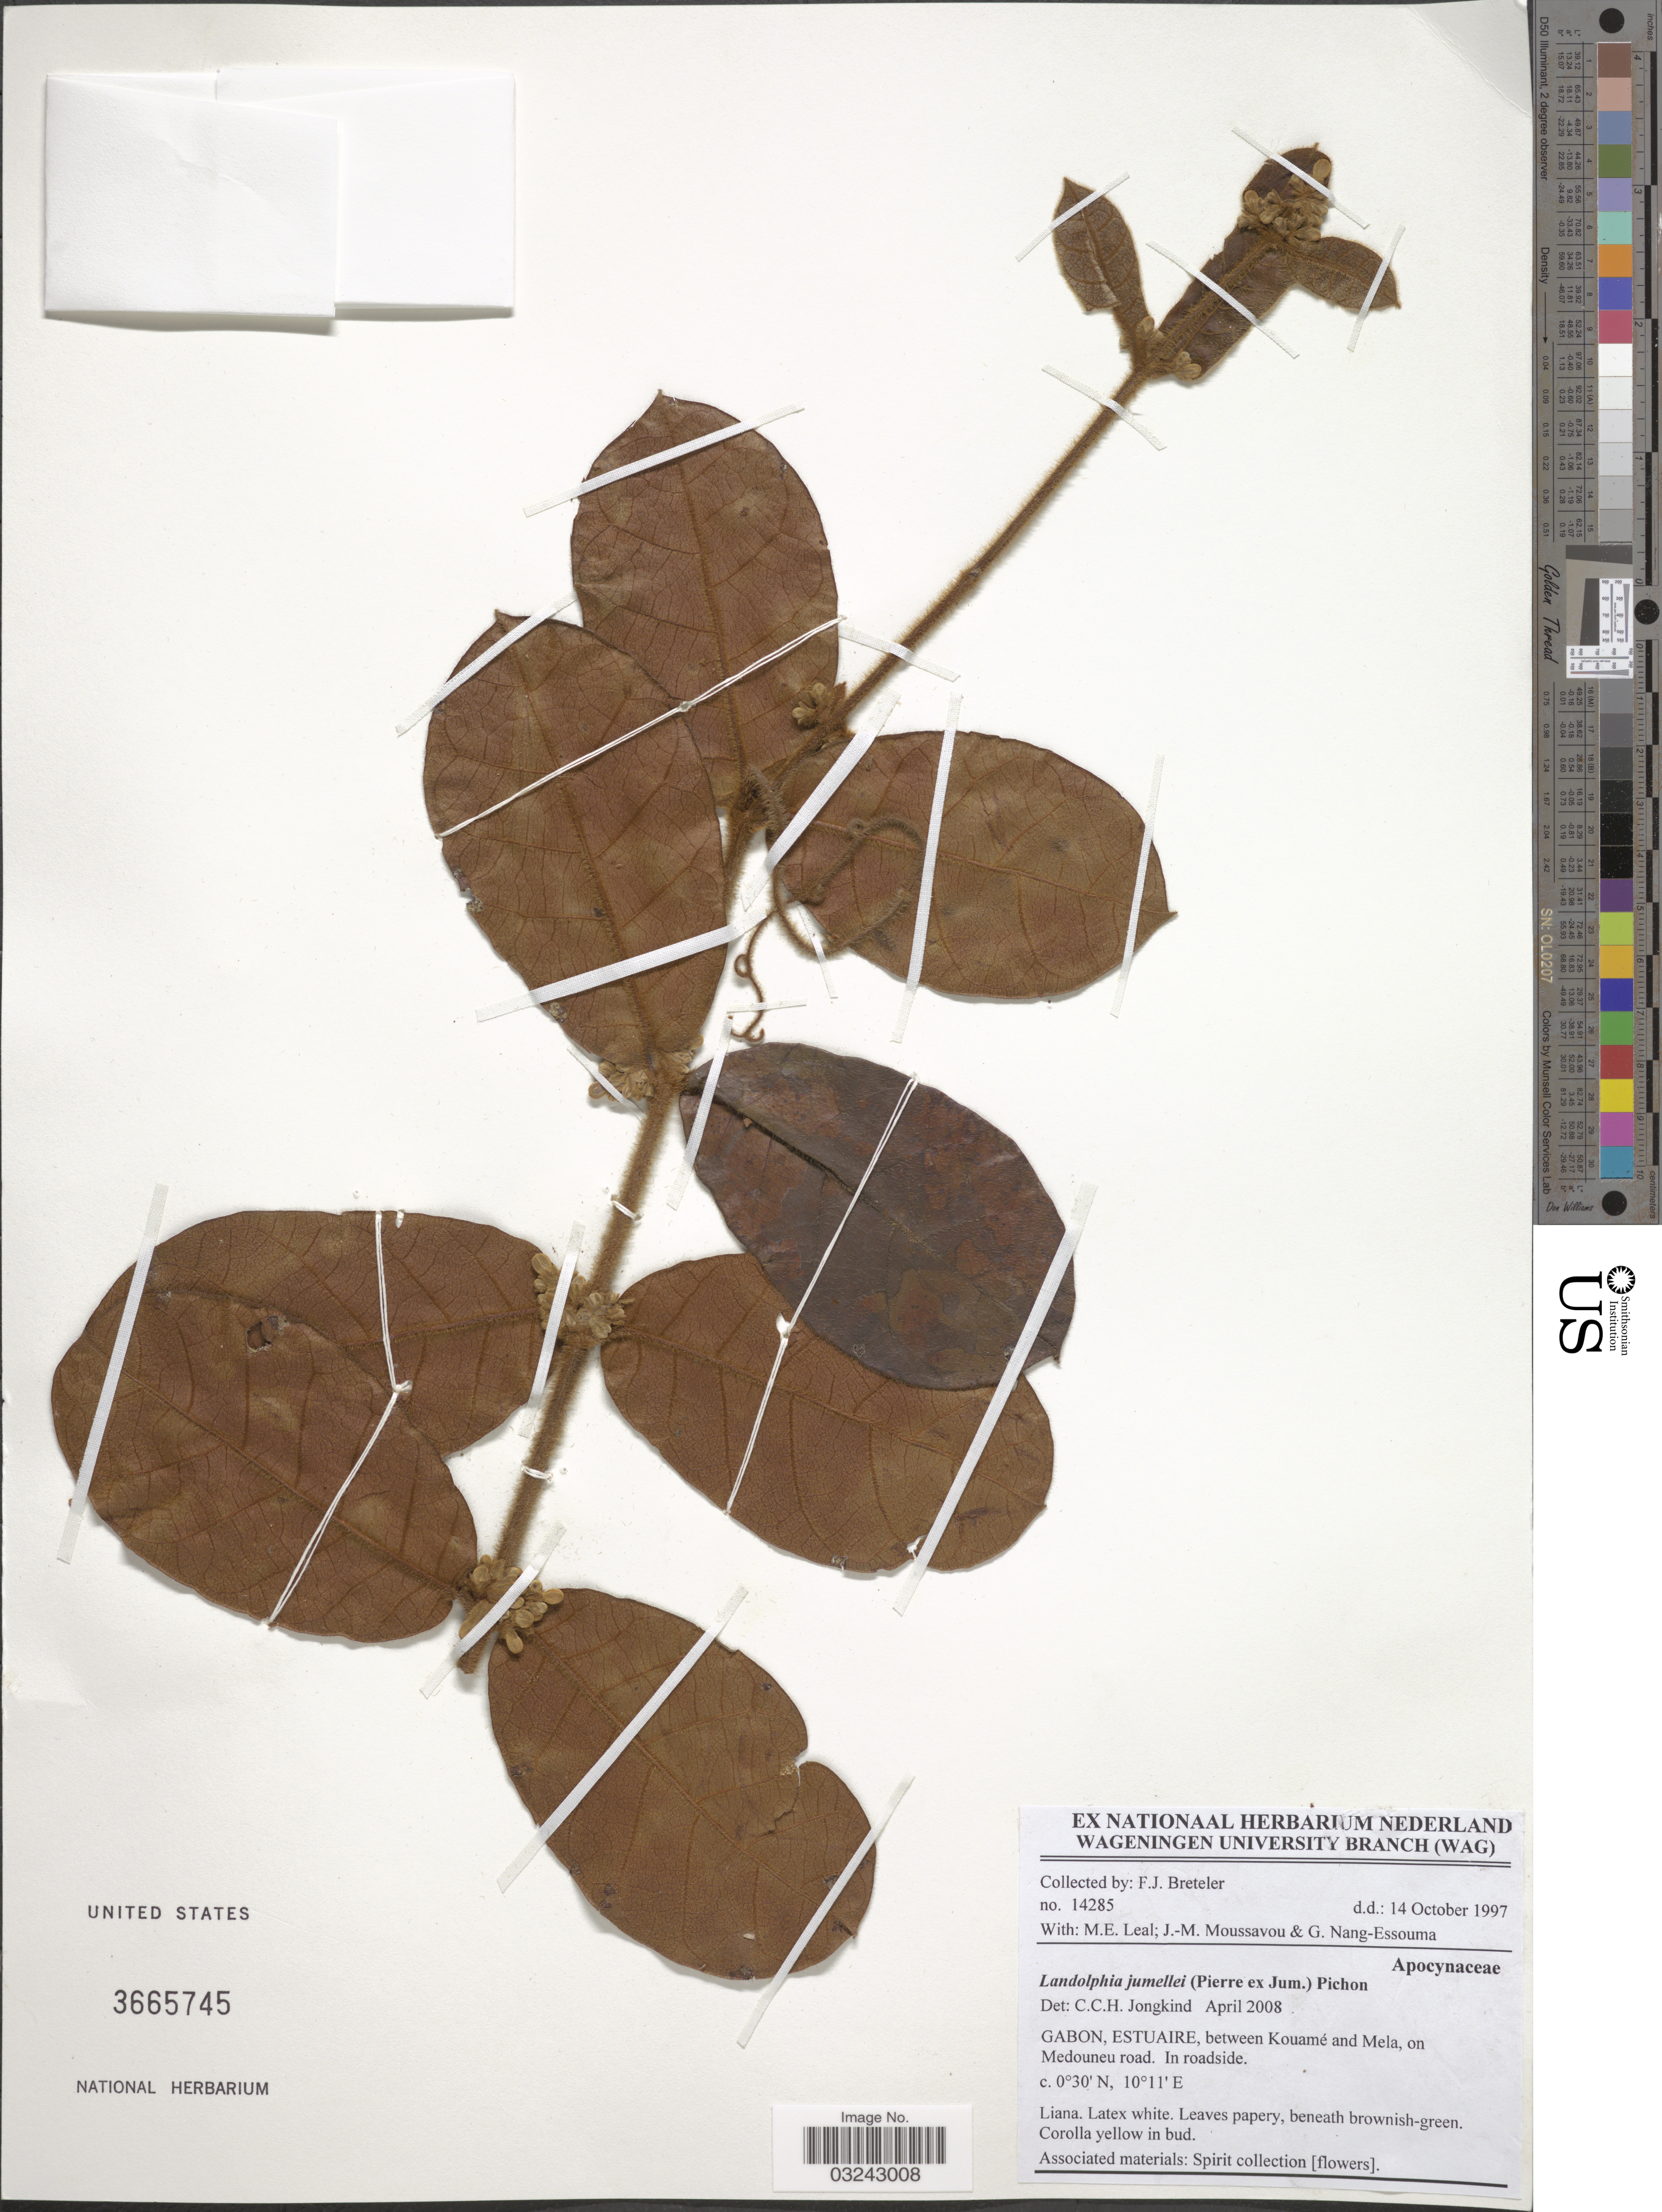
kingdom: Plantae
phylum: Tracheophyta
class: Magnoliopsida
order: Gentianales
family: Apocynaceae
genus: Landolphia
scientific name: Landolphia jumellei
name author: (Pierre ex Jum.) Pichon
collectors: F. J. Breteler, M. E. Leal, J. Moussavou & G. Nang-Essouma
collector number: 14285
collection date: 1997-10-14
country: Gabon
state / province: Estuaire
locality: Between Kouamé and Mela, on Medouneu road.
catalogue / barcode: US 3665745